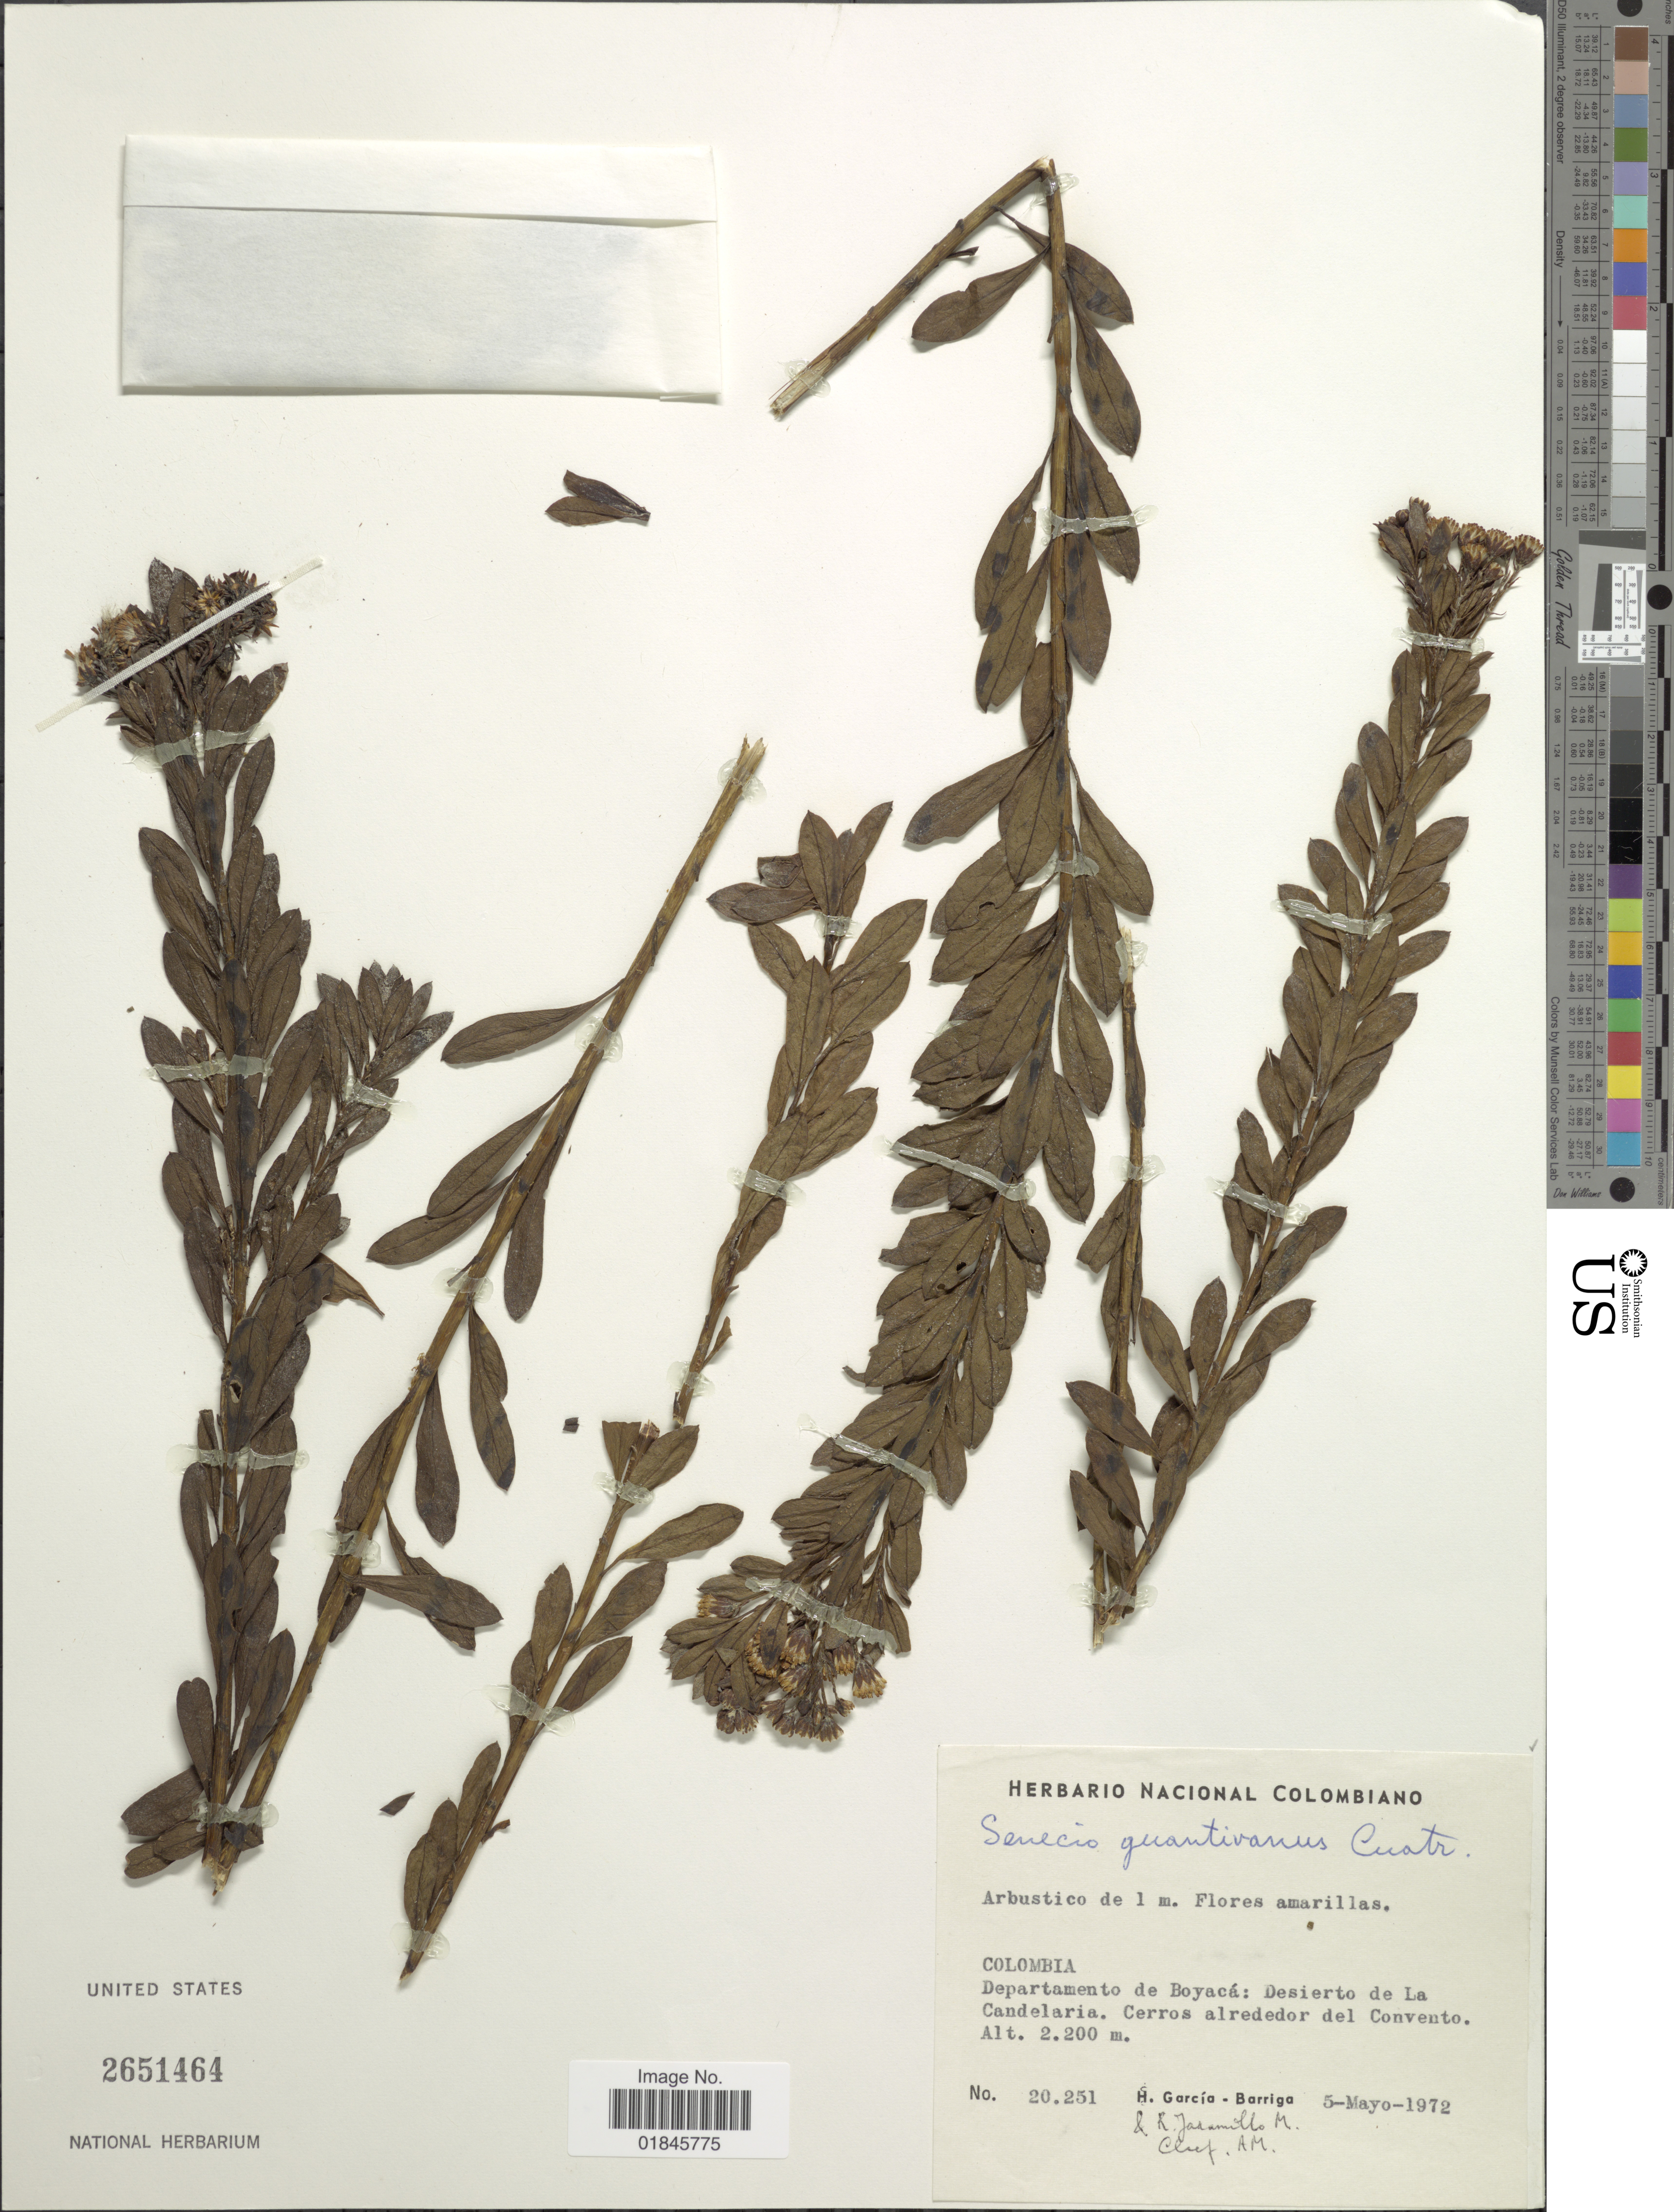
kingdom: Plantae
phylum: Tracheophyta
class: Magnoliopsida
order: Asterales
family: Asteraceae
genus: Pentacalia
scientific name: Pentacalia pulchella subsp. guantivana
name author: (Cuatrec.) Cuatrec.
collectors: H. García Barriga, R. Jaramillo M. & A. M. Cleef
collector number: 20251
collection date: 1972-05-05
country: Colombia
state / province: Boyacá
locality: Departamento de Boyacá: Desierto de La Candelaria. Cerros alrededor del Convento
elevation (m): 2200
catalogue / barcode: US 2651464